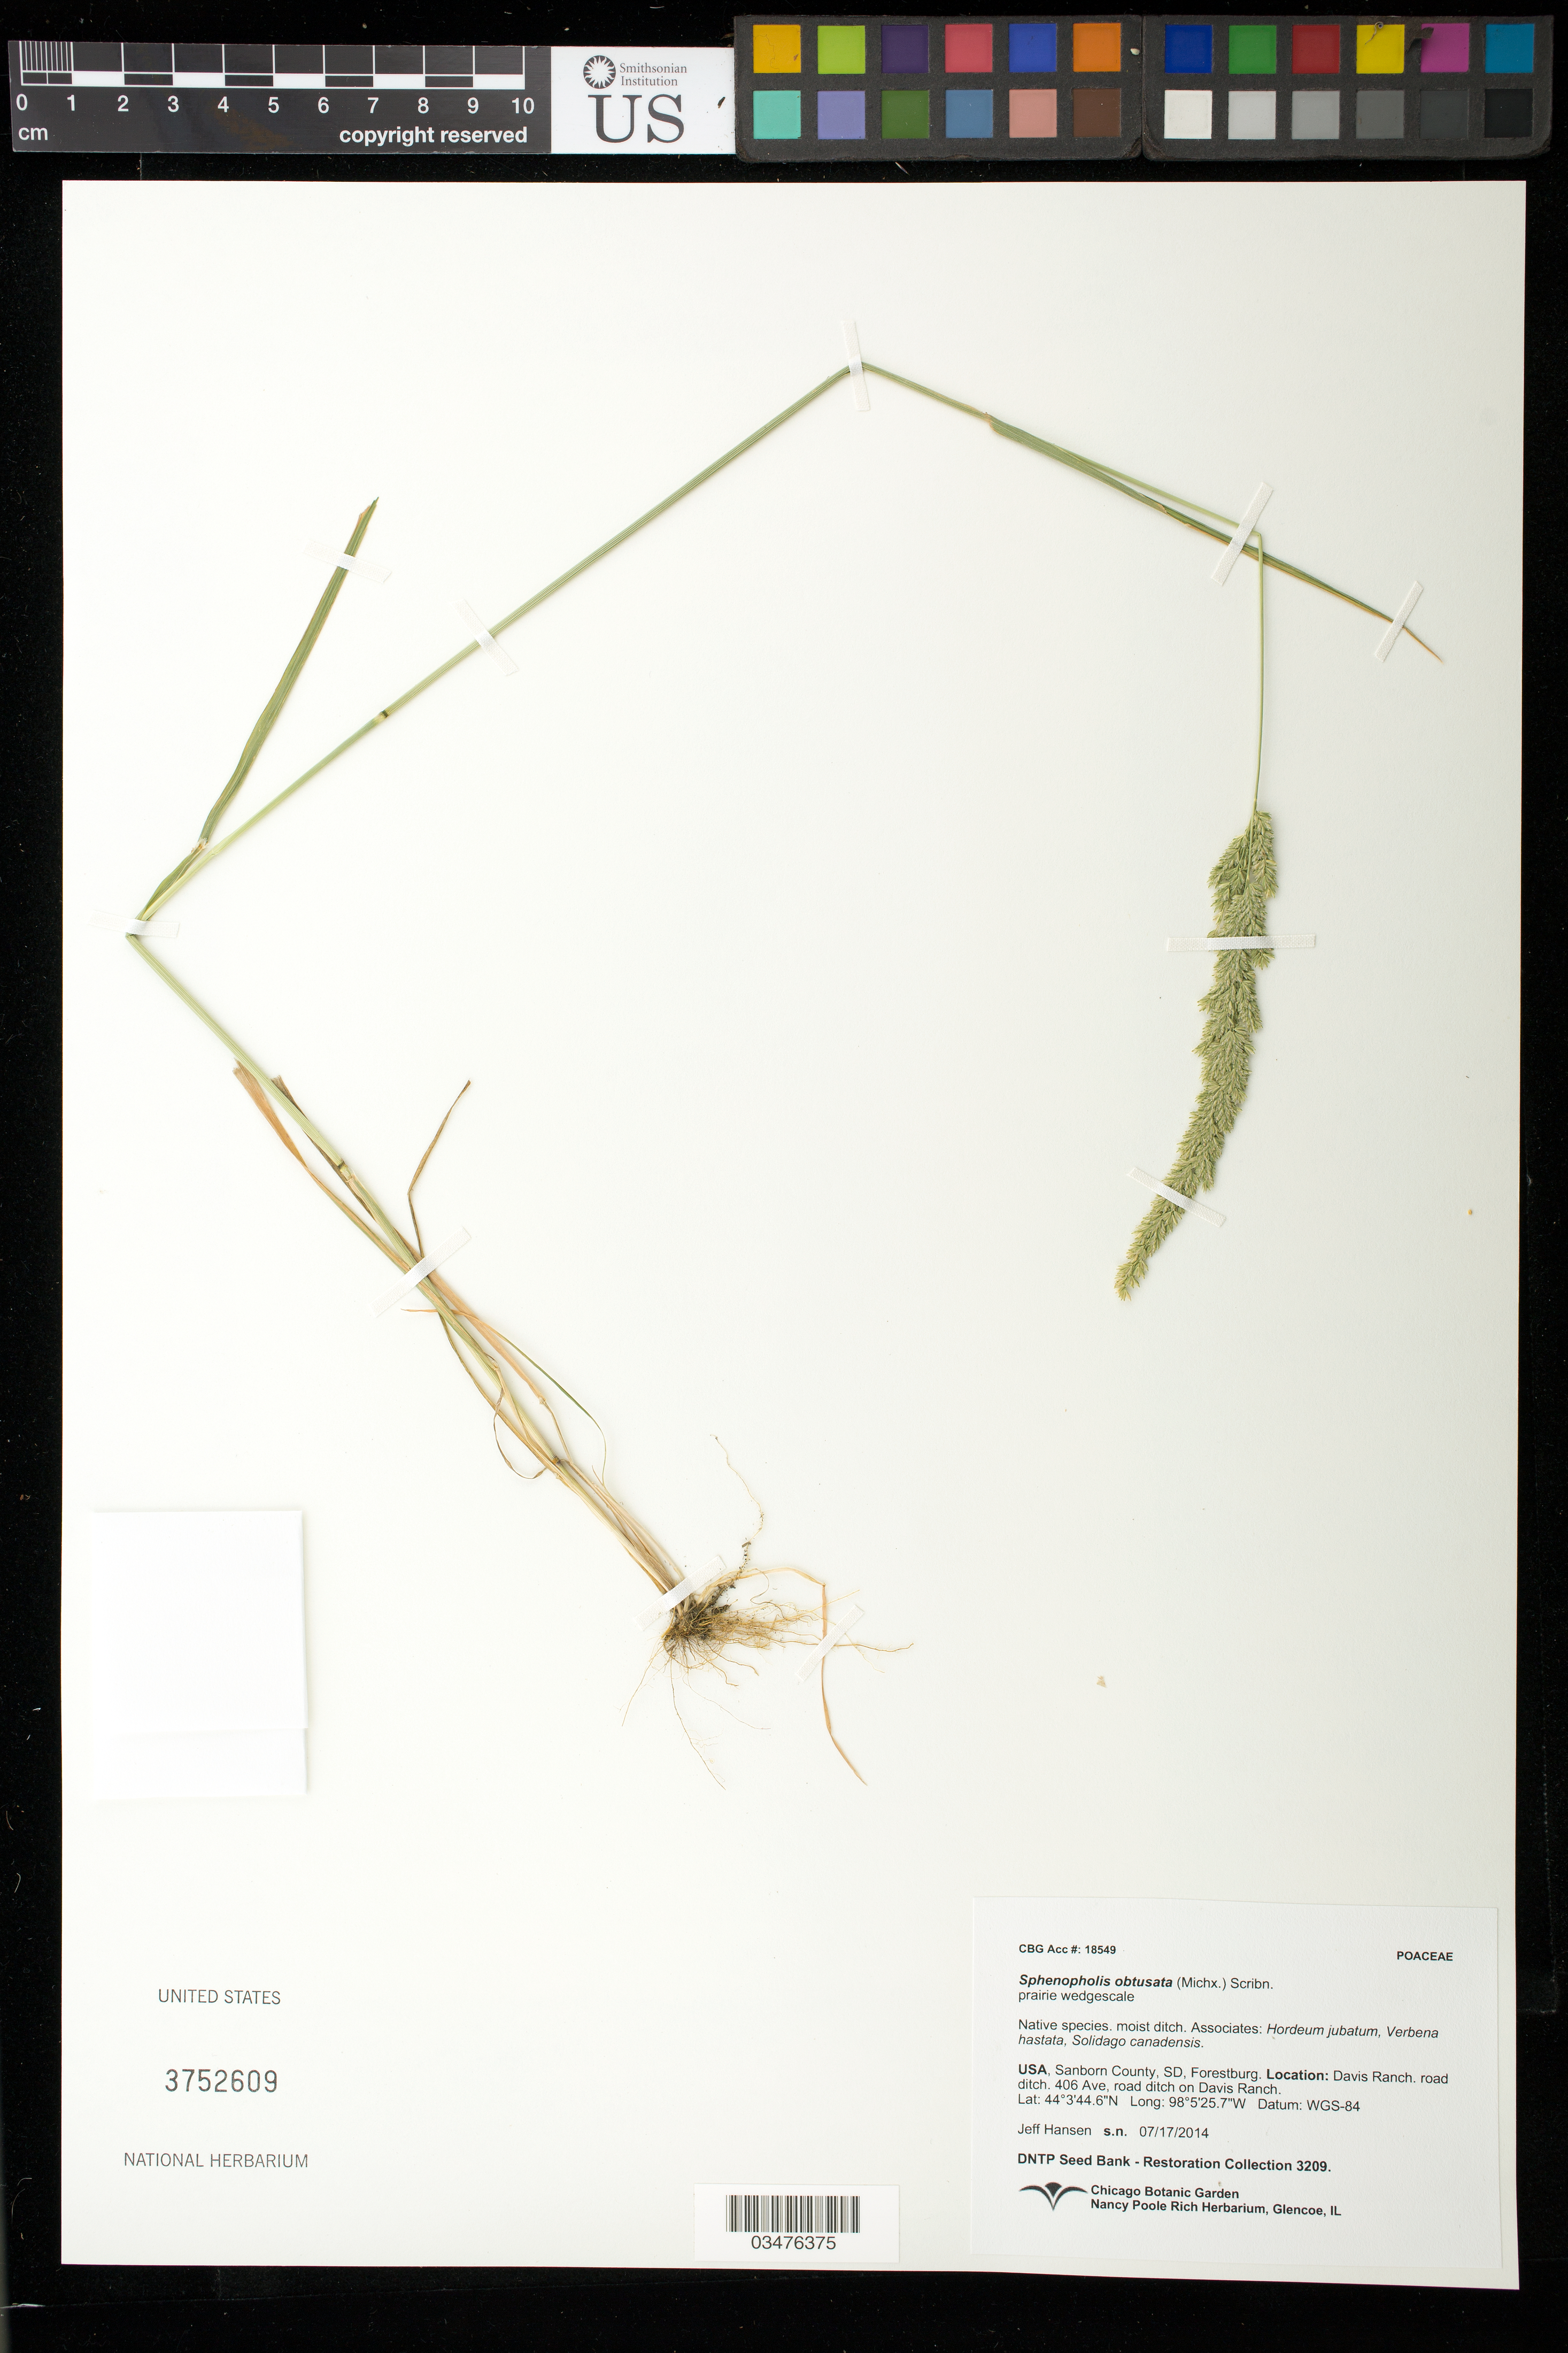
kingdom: Plantae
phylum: Tracheophyta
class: Liliopsida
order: Poales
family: Poaceae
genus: Sphenopholis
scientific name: Sphenopholis obtusata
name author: (Michx.) Scribn.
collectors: J. Hansen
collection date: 2014-07-17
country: United States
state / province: South Dakota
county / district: Sanborn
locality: Forestburg. Davis Ranch, 406 Ave.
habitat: Moist ditch. With Hordeum jubatum, Verbena hastata, Solidago canadensis.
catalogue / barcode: US 3752609